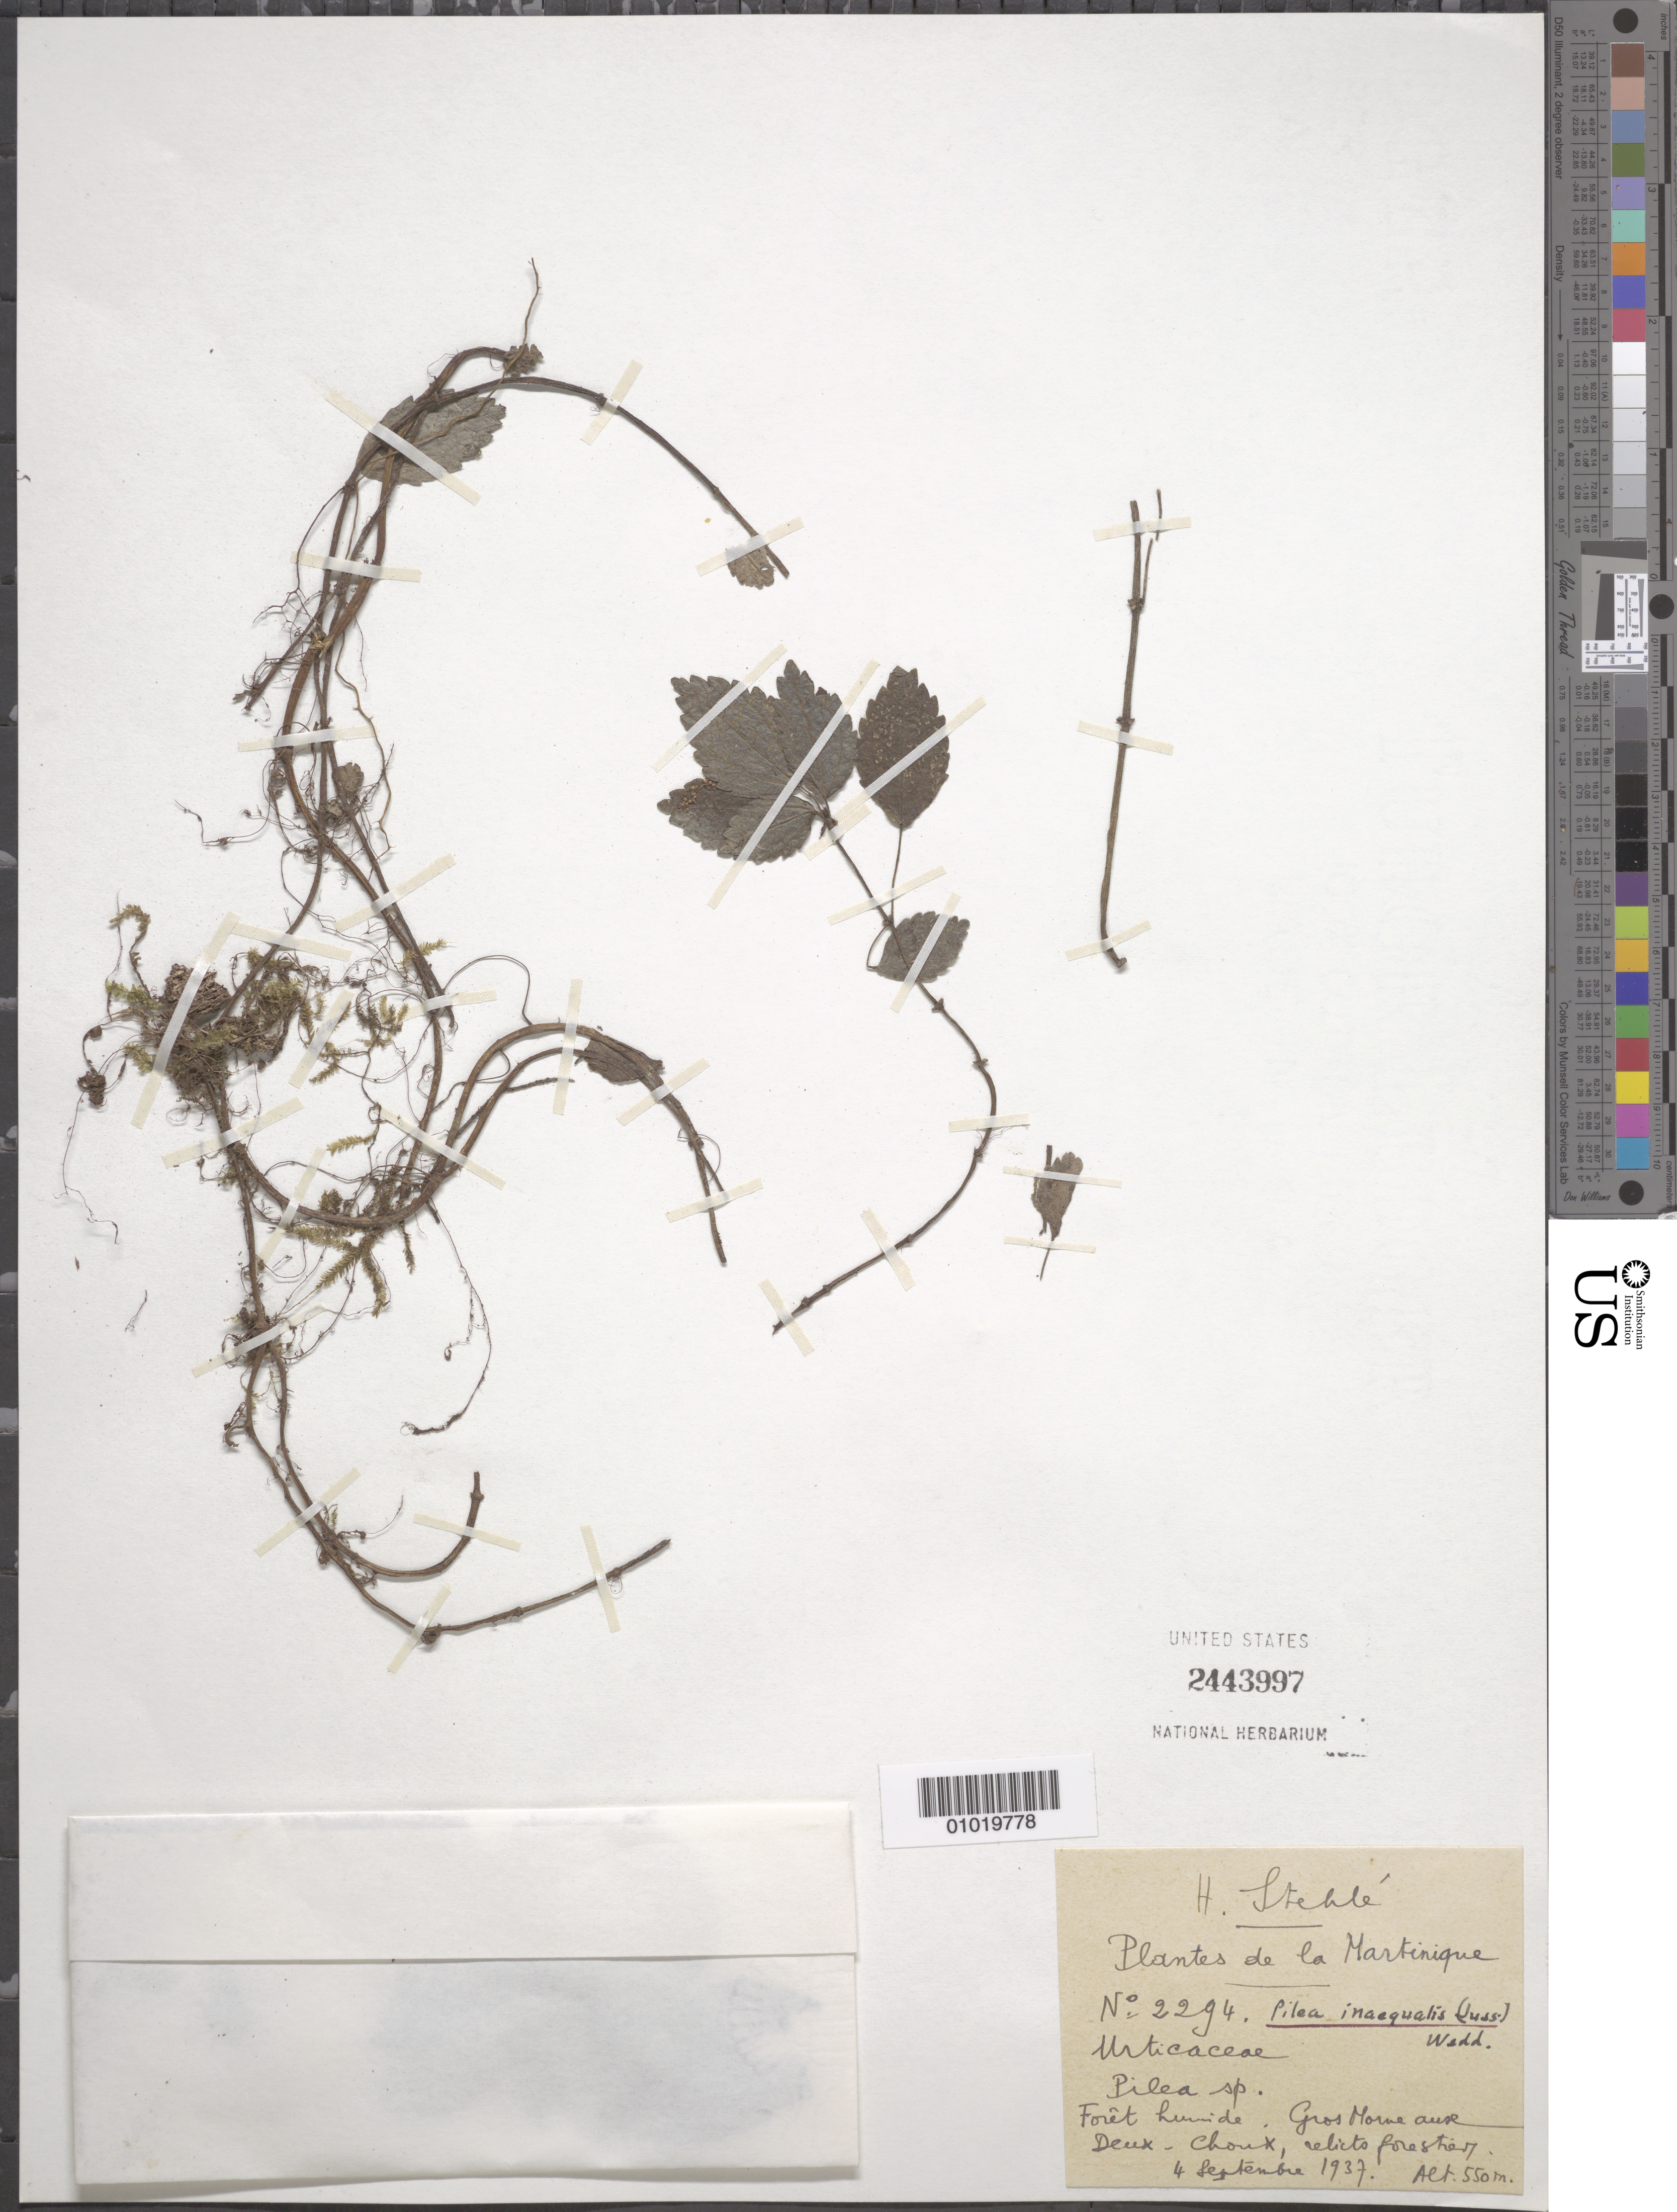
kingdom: Plantae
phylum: Tracheophyta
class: Magnoliopsida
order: Rosales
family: Urticaceae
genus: Pilea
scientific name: Pilea inaequalis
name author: (Juss. ex Poir.) Wedd.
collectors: H. Stehlé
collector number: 2294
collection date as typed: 04 Sep 1937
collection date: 1937-09-04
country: Martinique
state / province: La Trinité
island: Martinique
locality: Gros Morne, La Trinité. Deux Choux.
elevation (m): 550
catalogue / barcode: US 2443997